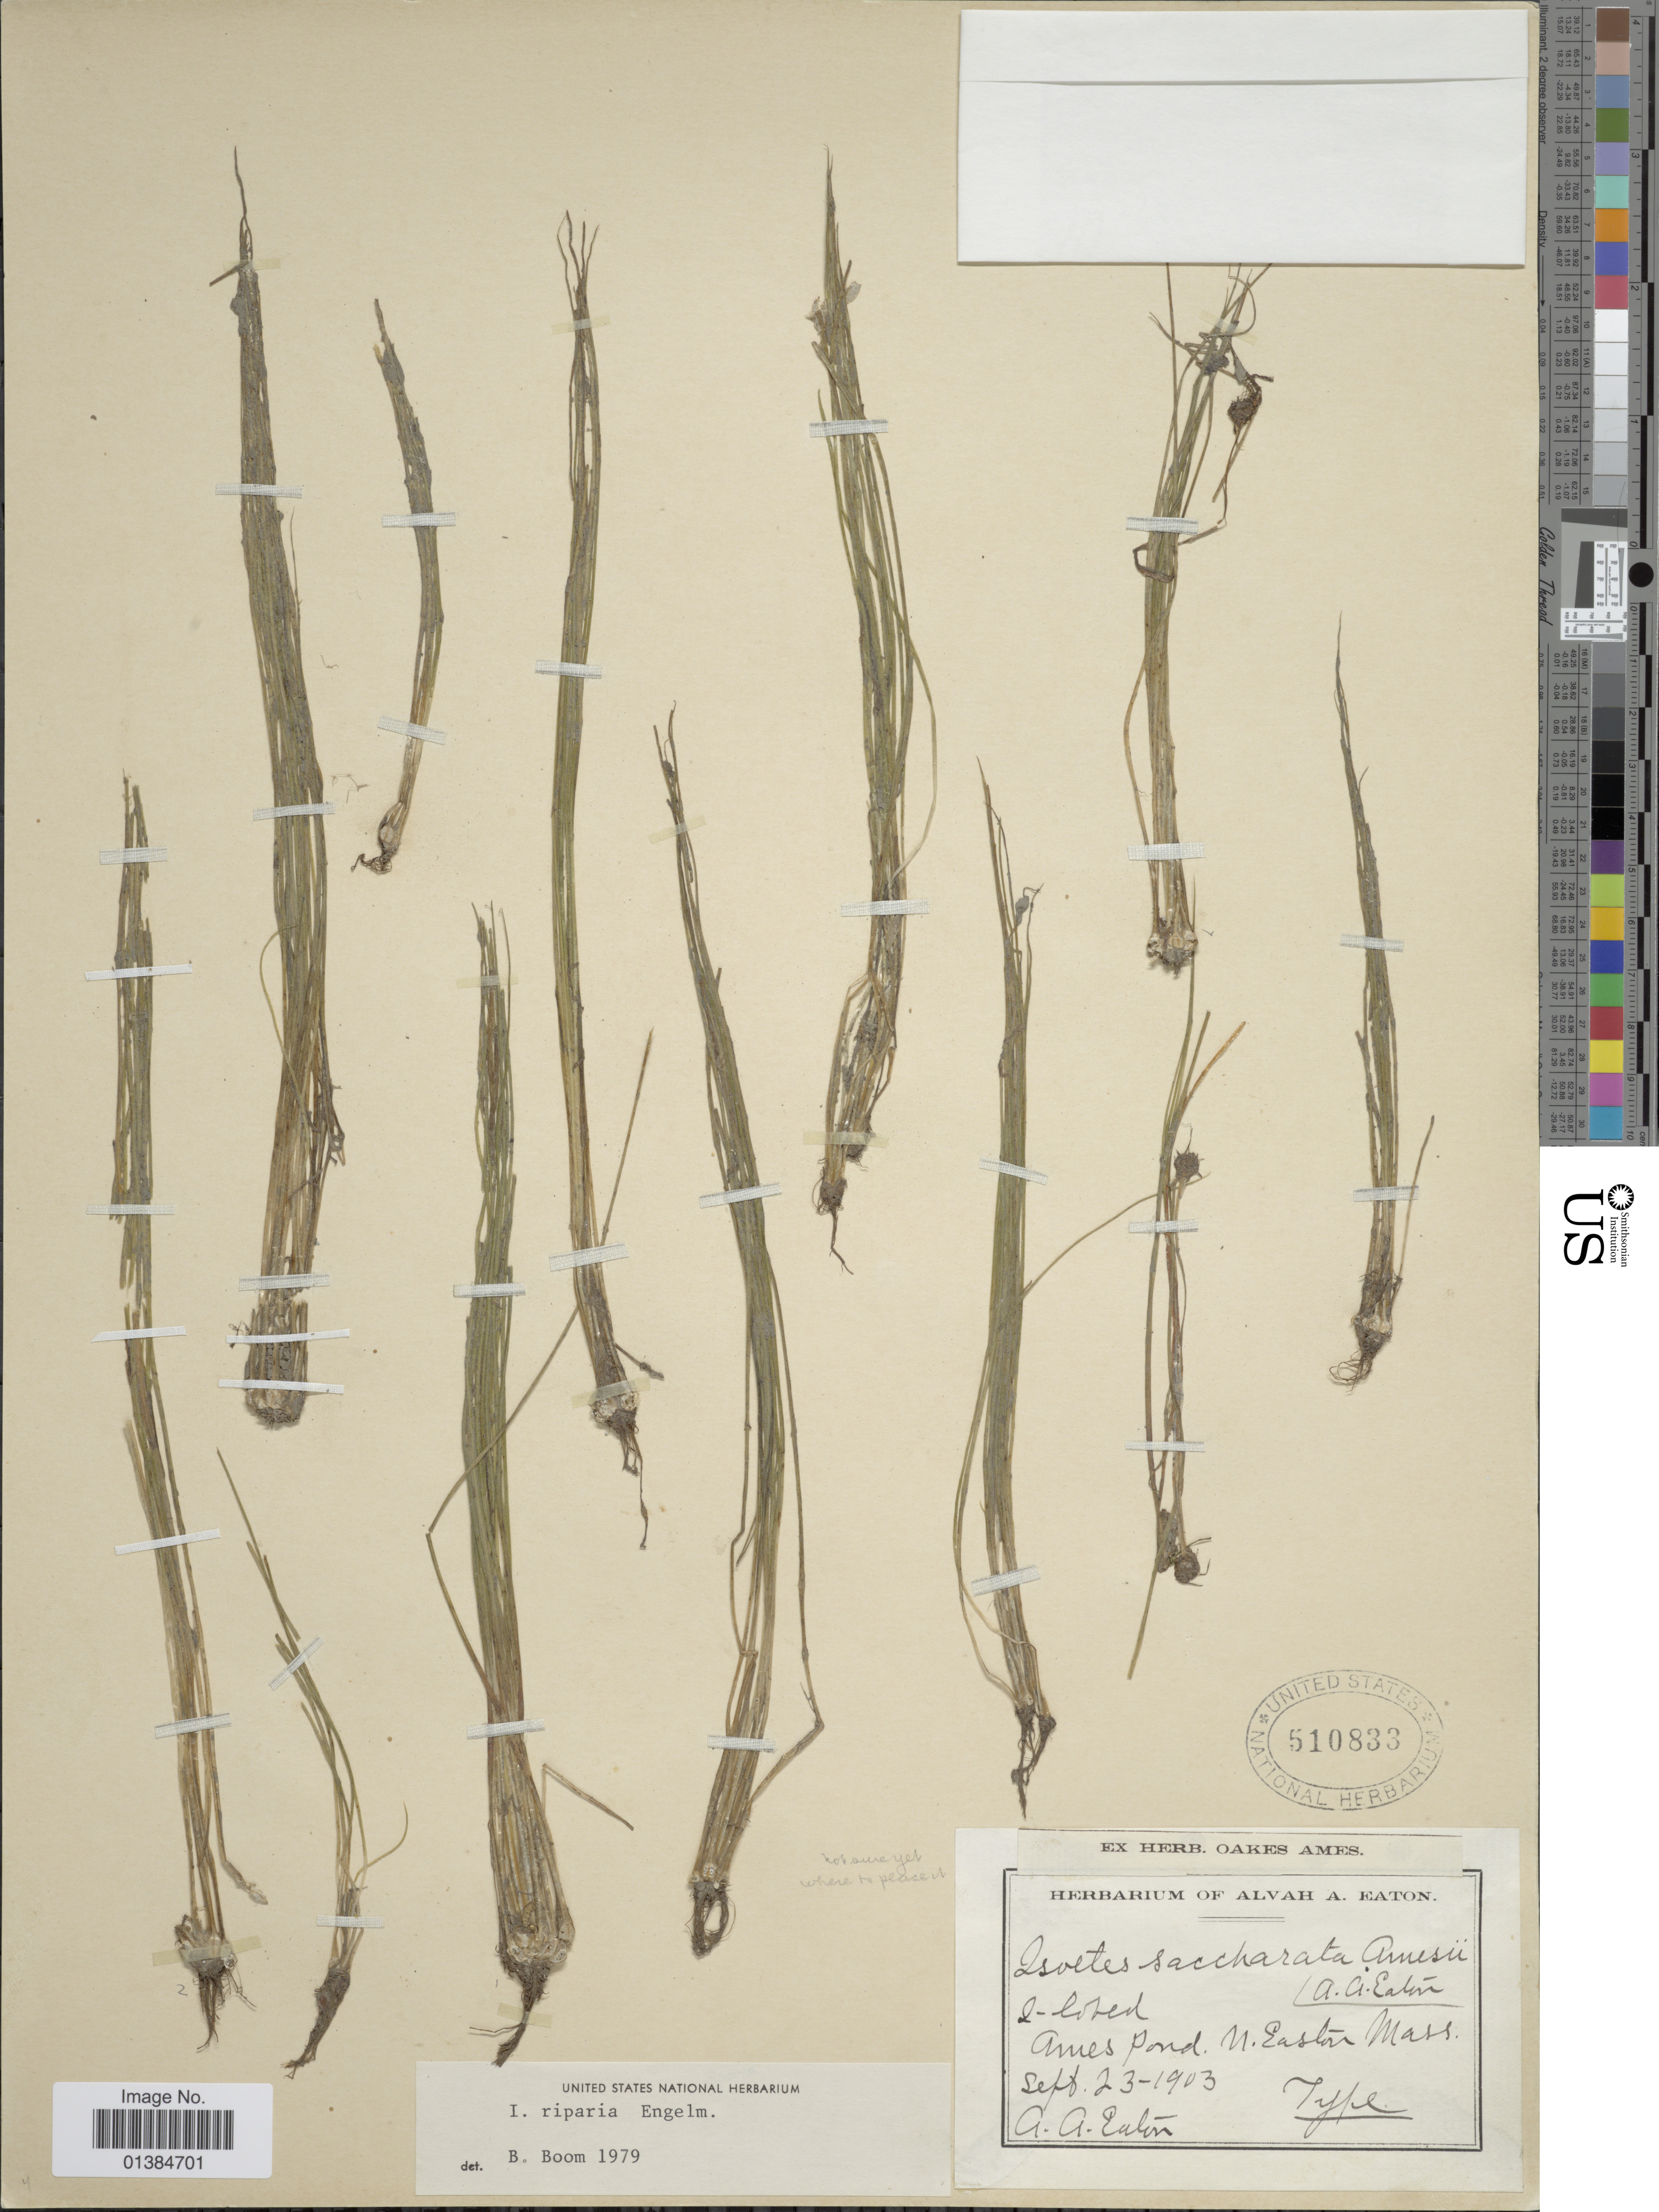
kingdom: Plantae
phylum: Tracheophyta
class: Lycopodiopsida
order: Isoetales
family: Isoetaceae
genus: Isoetes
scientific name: Isoetes riparia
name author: Engelm. ex A. Braun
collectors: A. A. Eaton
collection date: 1903-09-23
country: United States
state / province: Massachusetts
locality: Ames pond, N. Eastern Mass.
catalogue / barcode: US 510833